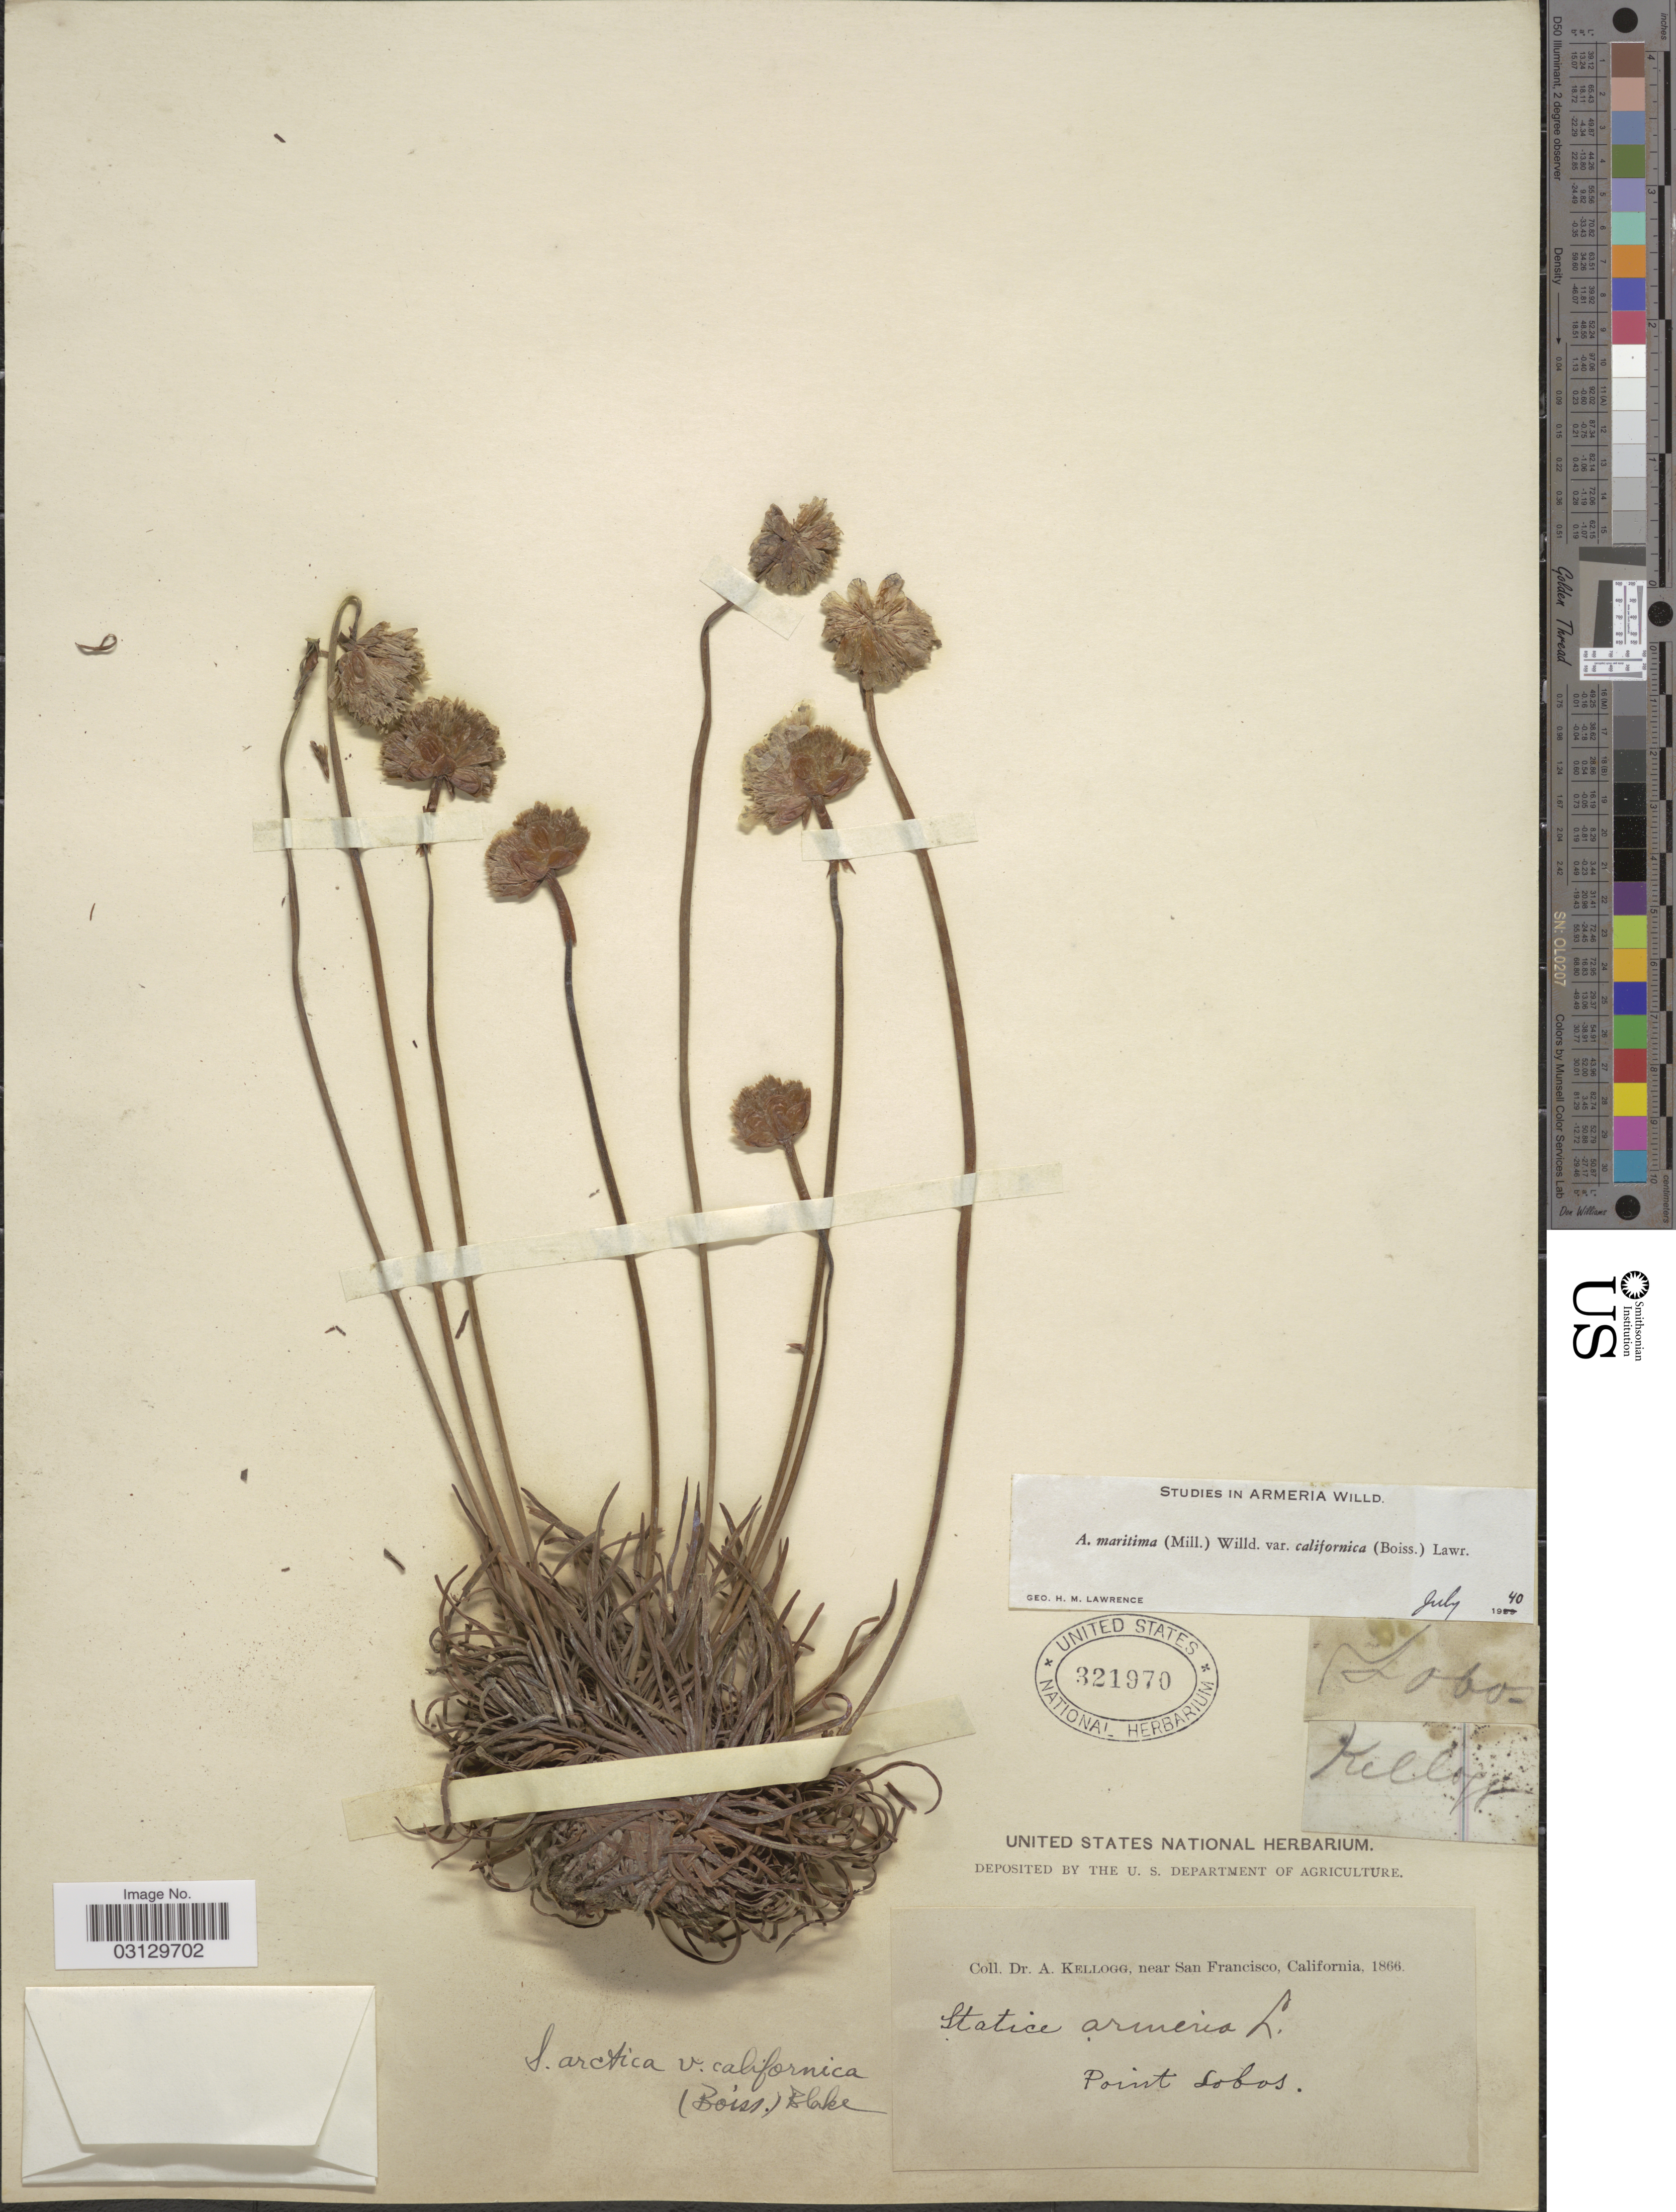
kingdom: Plantae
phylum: Tracheophyta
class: Magnoliopsida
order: Caryophyllales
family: Plumbaginaceae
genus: Armeria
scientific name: Armeria maritima subsp. californica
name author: (Boiss.) A.E. Porsild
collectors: A. Kellogg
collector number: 7060*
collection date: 1866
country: United States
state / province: California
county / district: San Francisco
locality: Near San Francisco. Point Lobos.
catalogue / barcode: US 321970